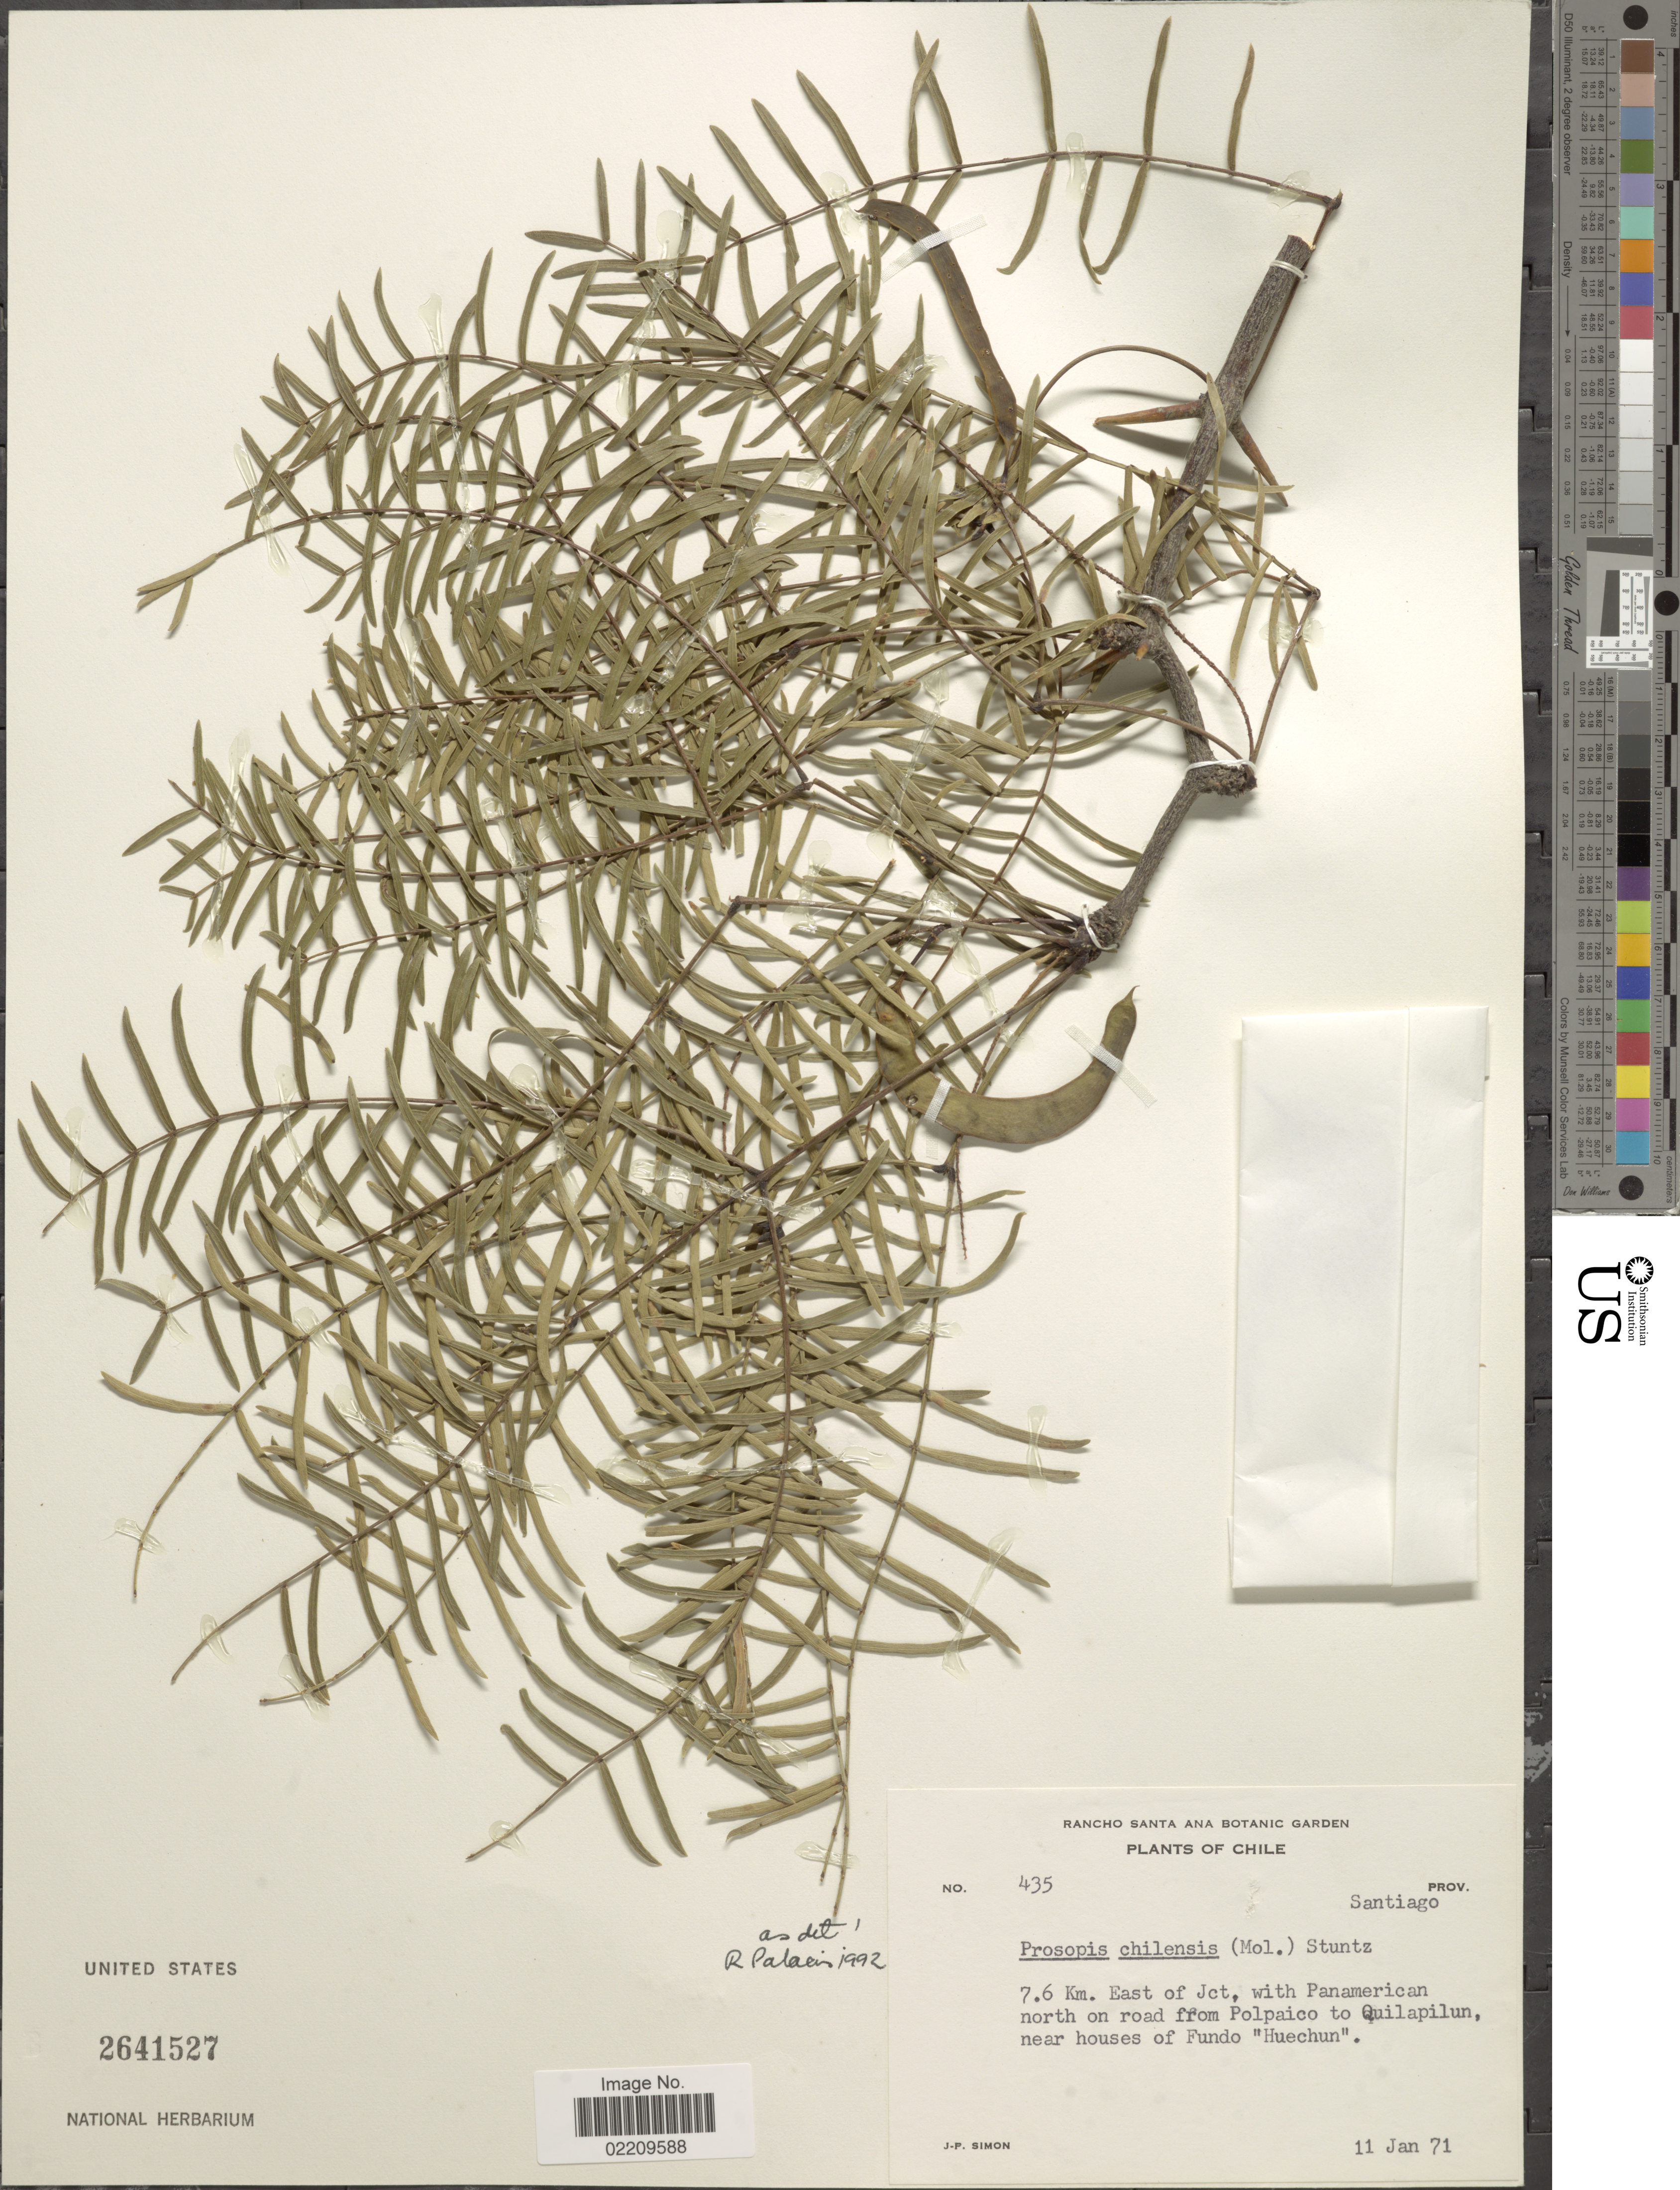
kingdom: Plantae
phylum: Tracheophyta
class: Magnoliopsida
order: Fabales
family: Fabaceae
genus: Neltuma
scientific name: Neltuma chilensis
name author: (Molina) C. E. Hughes & G.P. Lewis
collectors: J.-P. Simon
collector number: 435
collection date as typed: Transcribed d/m/y: 11/1/71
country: Chile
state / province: Región Metropolitana (RM)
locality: Prov.: Santiago. 7.6 Km. West of Jct, with Panamerican north on road from Polpaico to Quilapilum, near house of Fundo "Huechun".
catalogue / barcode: US 2641527